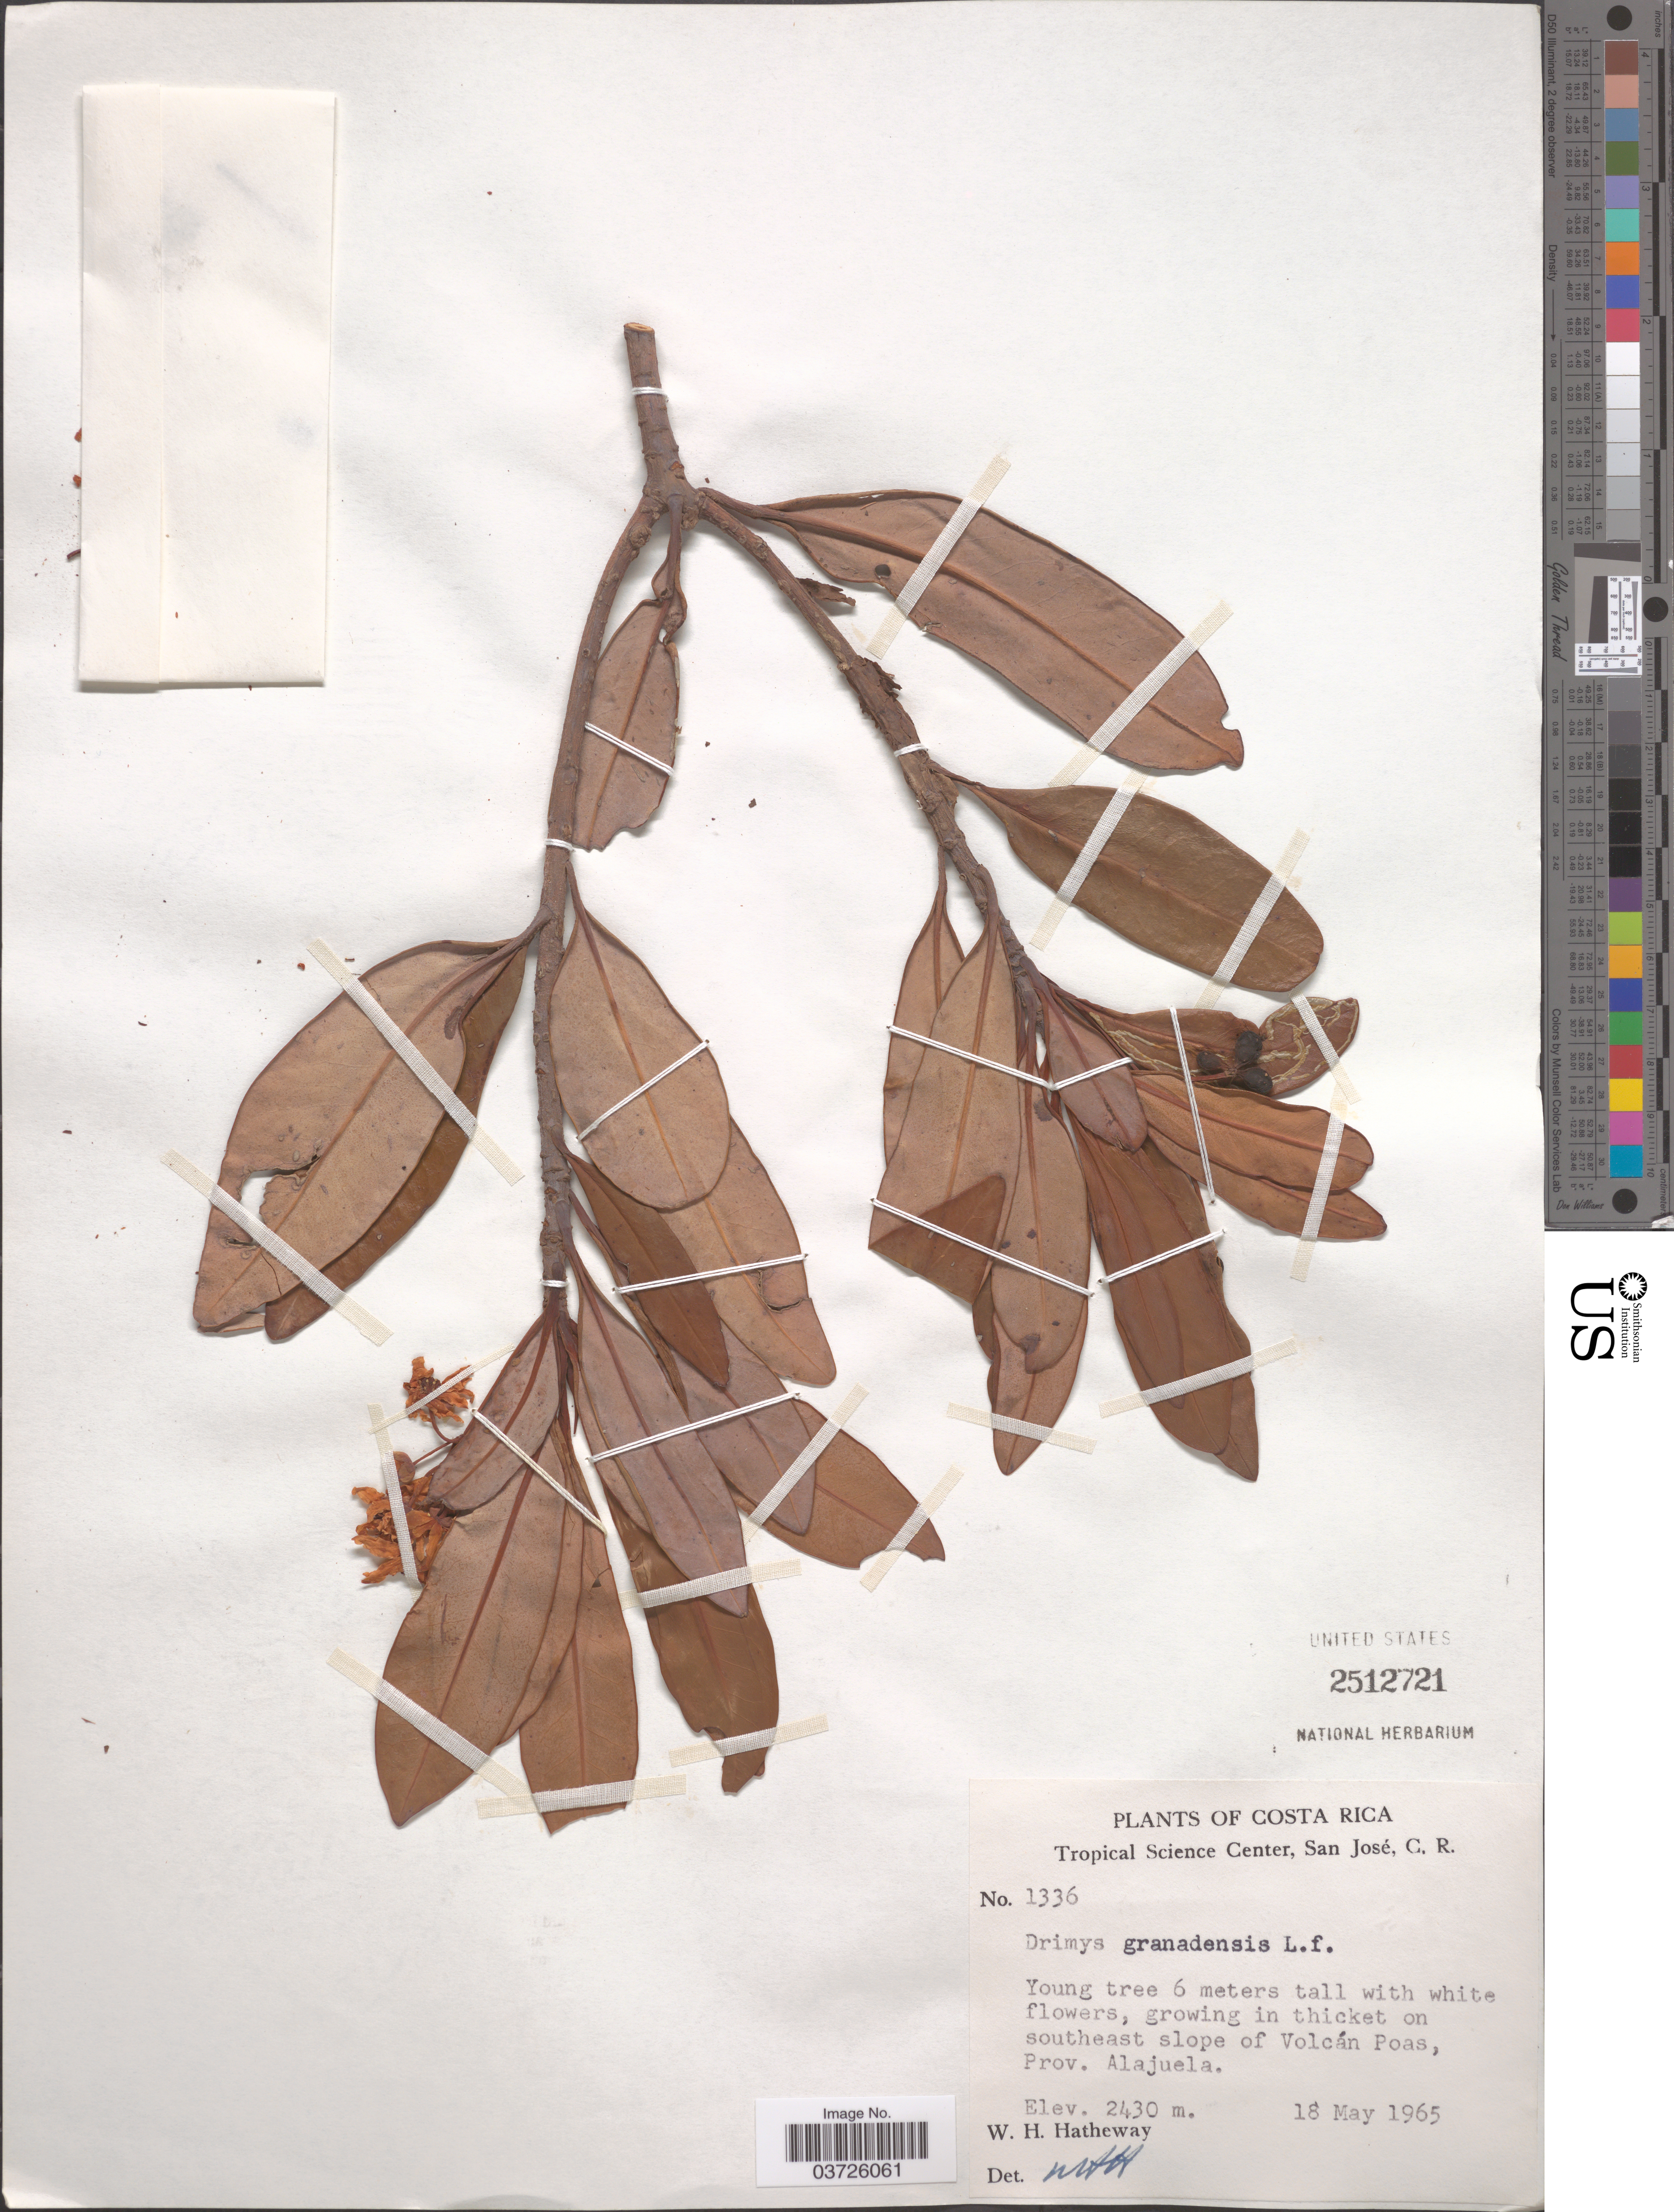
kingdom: Plantae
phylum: Tracheophyta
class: Magnoliopsida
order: Canellales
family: Winteraceae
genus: Drimys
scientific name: Drimys granadensis var. mexicana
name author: L. f.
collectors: W. H. Hatheway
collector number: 1336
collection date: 1965-05-18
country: Costa Rica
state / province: Alajuela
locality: Southeast slope of Volcán Poas.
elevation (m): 2430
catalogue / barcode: US 2512721